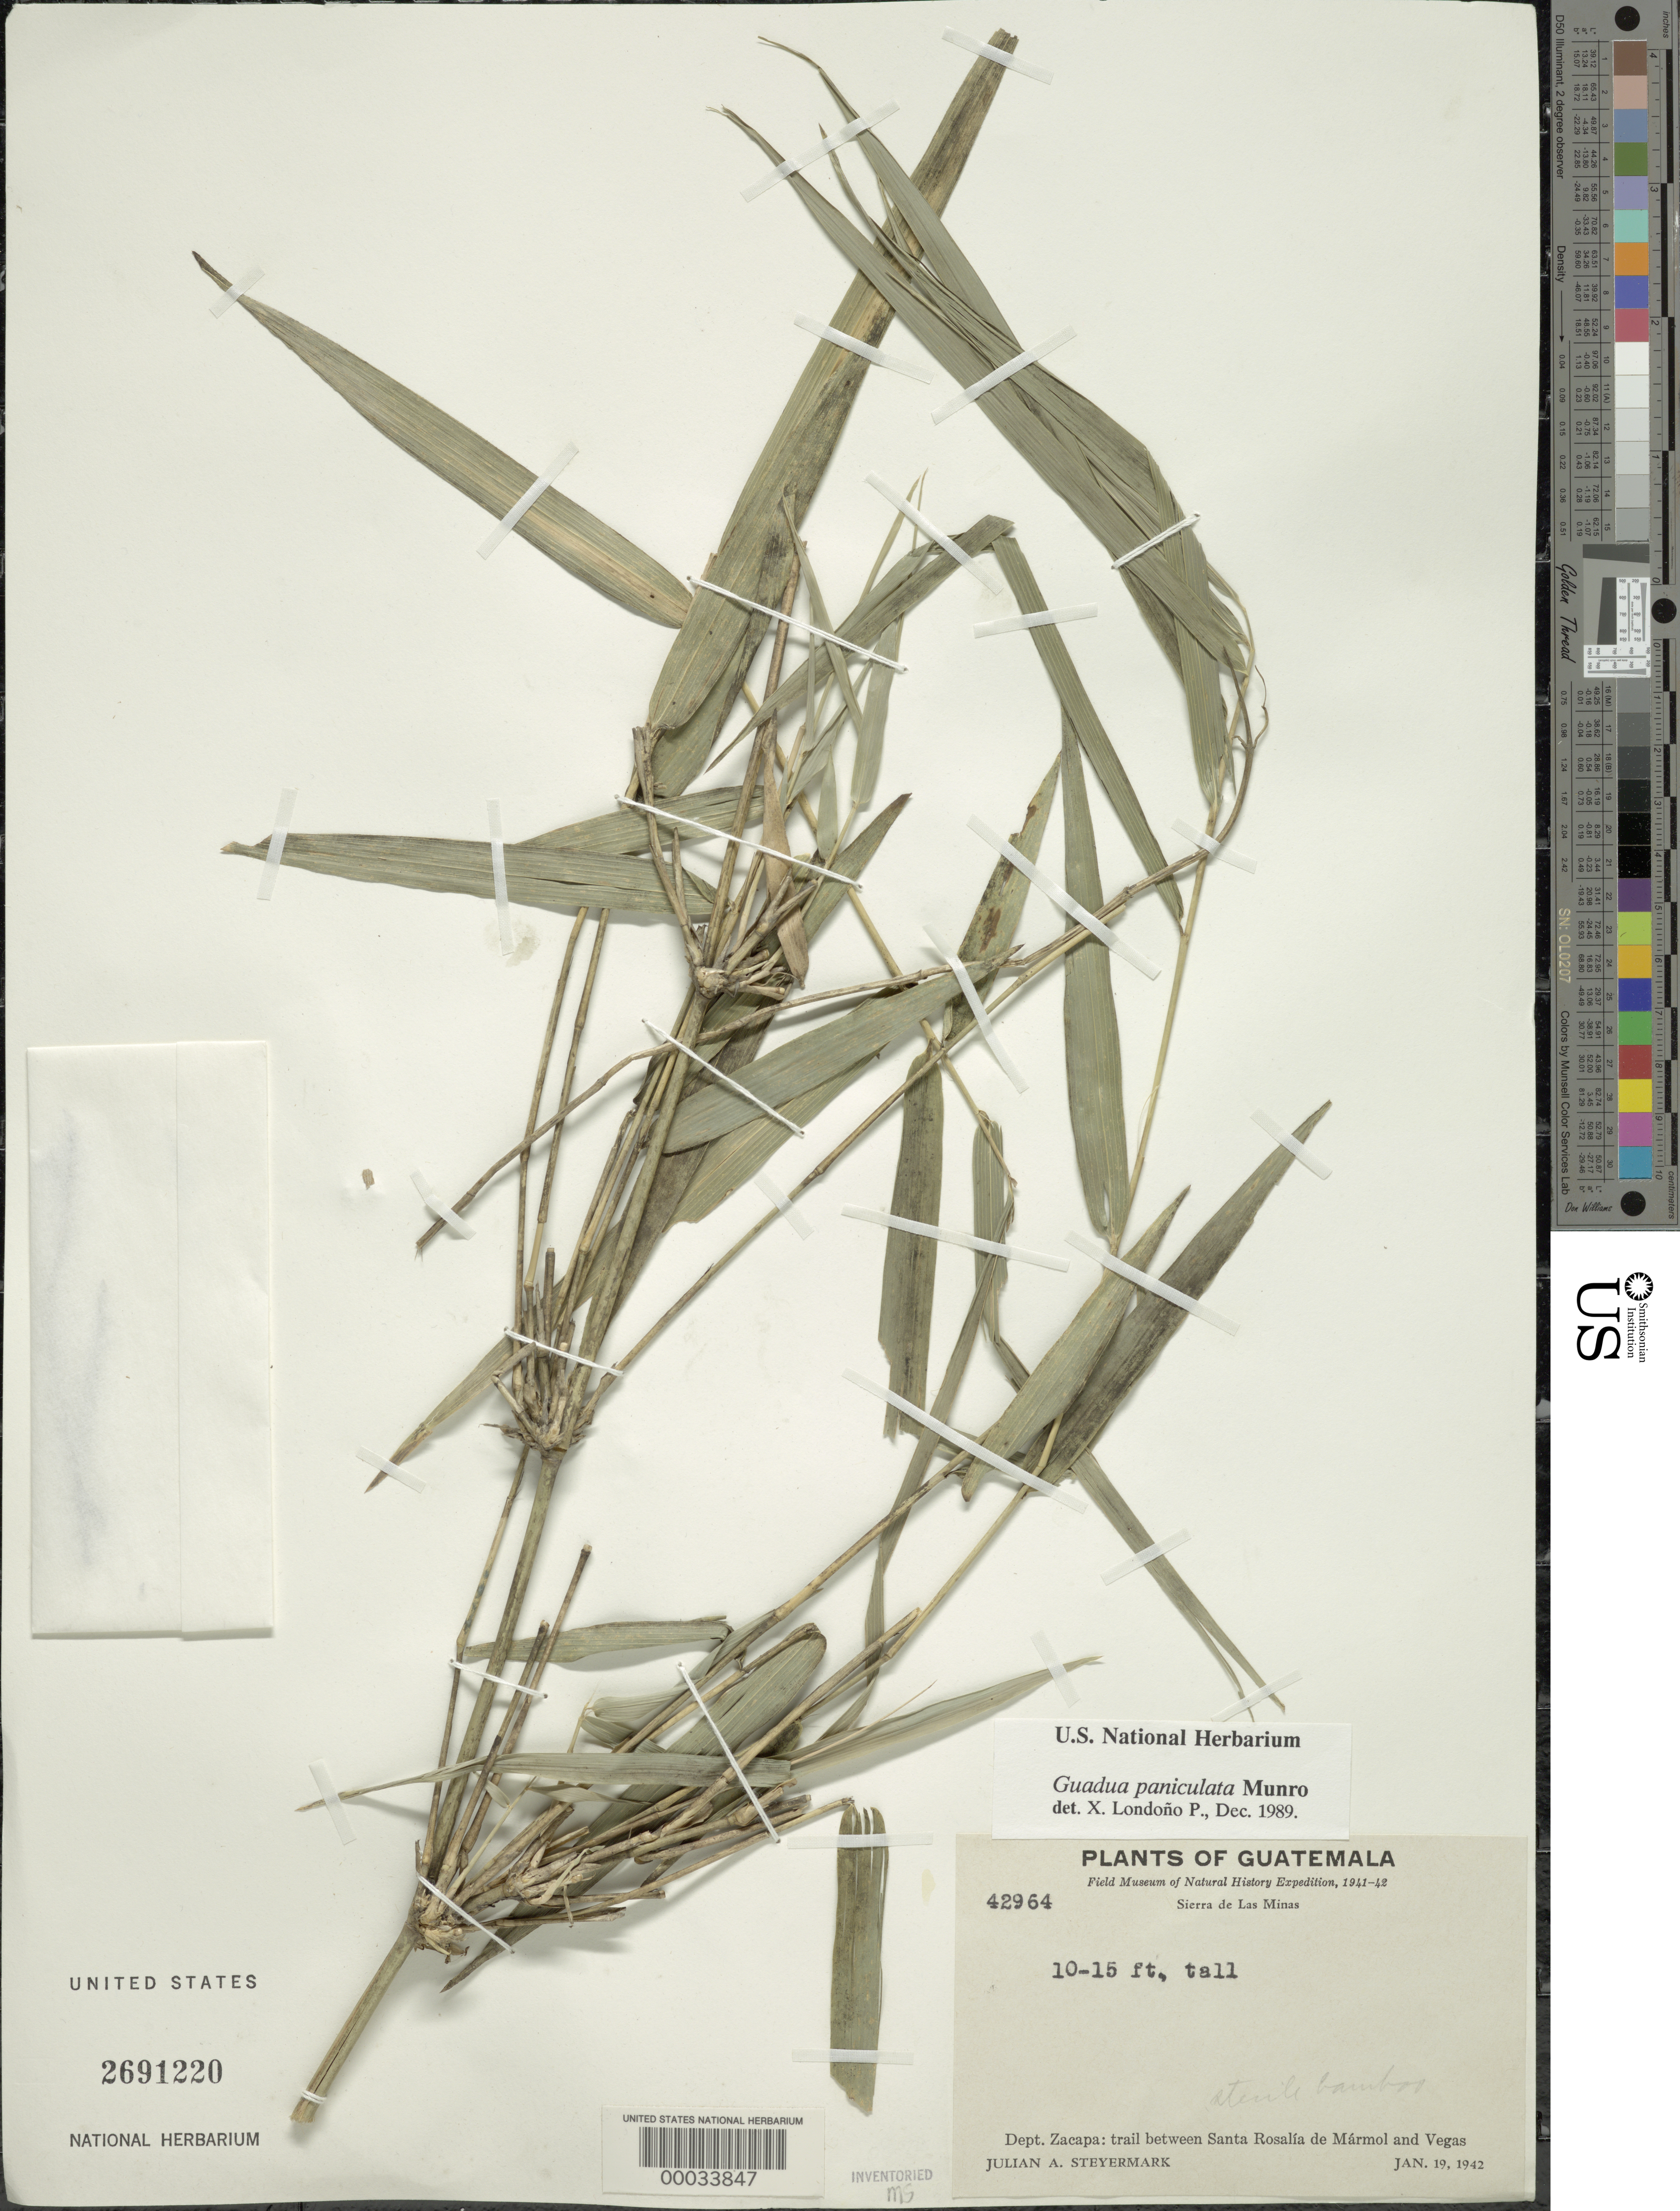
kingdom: Plantae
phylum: Tracheophyta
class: Liliopsida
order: Poales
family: Poaceae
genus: Guadua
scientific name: Guadua paniculata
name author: Munro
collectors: J. Steyermark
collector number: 42964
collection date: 1942-01-19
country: Guatemala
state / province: Zacapa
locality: Sierra de Las Minas. Dept. Zacapa: trail between Santa Rosalia de Marmol and Vegas.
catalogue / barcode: US 2691220